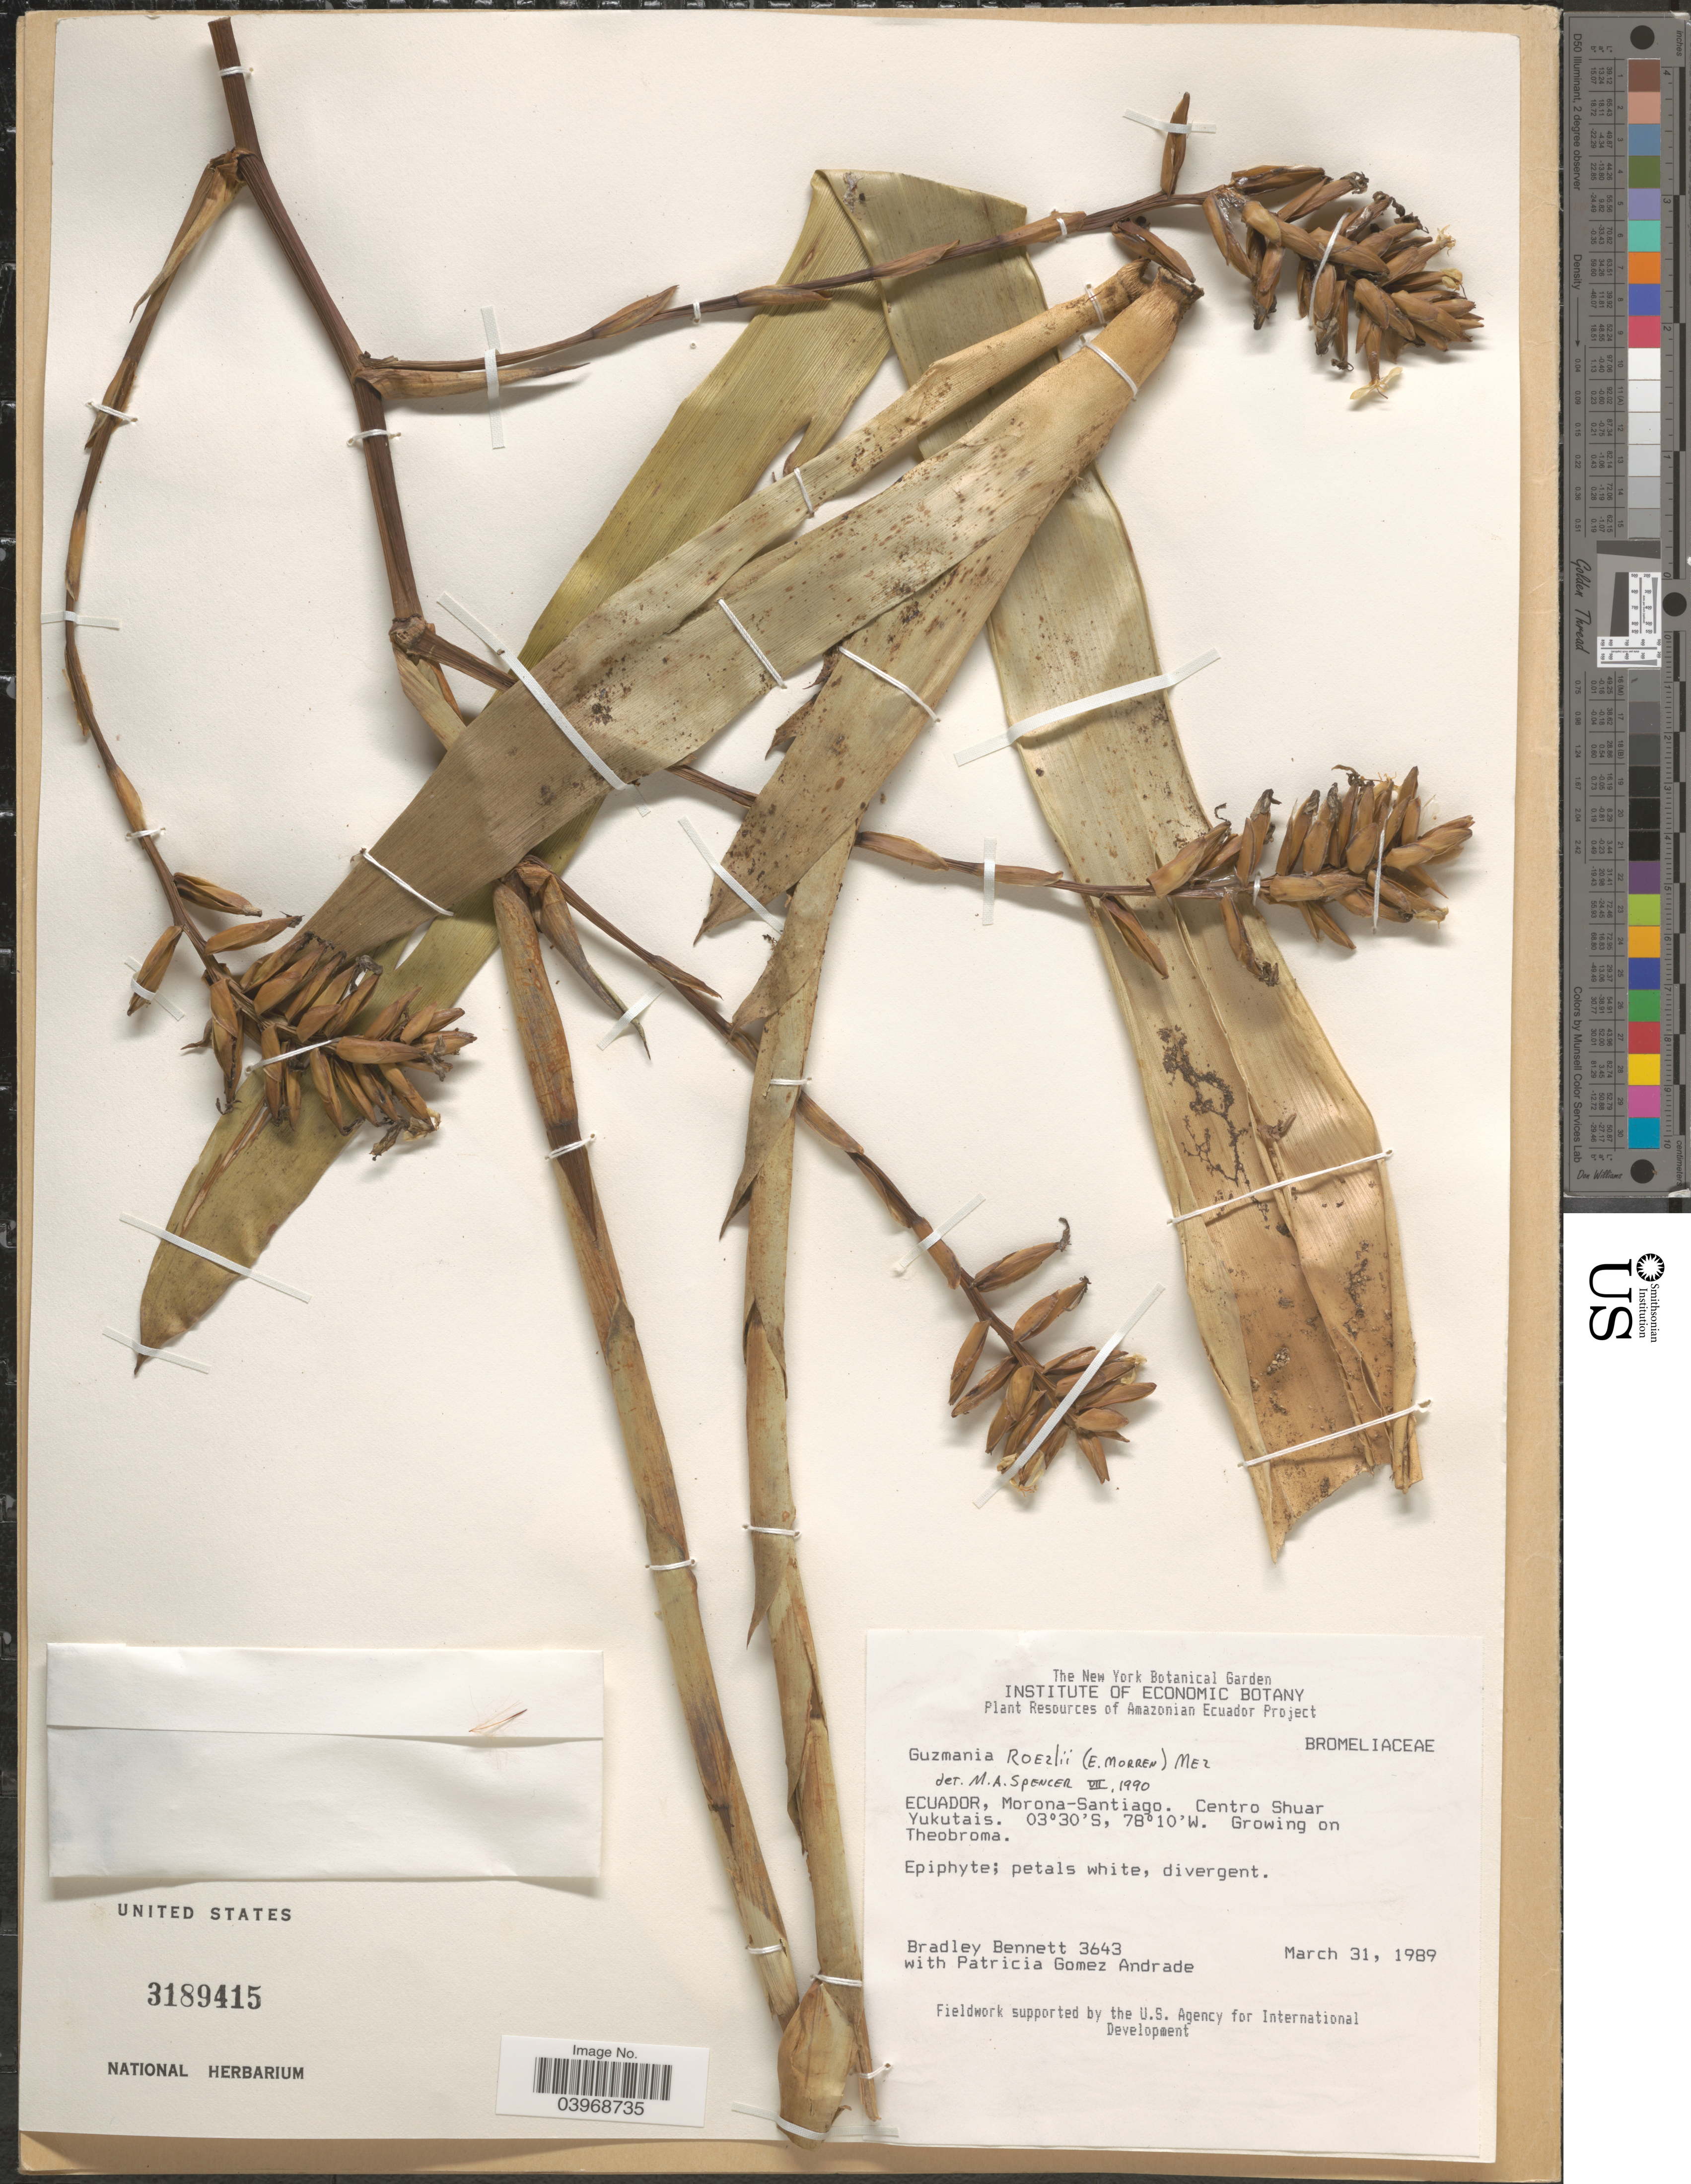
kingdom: Plantae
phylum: Tracheophyta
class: Liliopsida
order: Poales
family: Bromeliaceae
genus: Guzmania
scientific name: Guzmania roezlii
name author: (É. Morren) Mez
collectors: B. Bennett & P. Gomez Andrade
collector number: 3643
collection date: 1989-03-31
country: Ecuador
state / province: Morona-Santiago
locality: Centro Shuar Yukutais.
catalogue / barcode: US 3189415